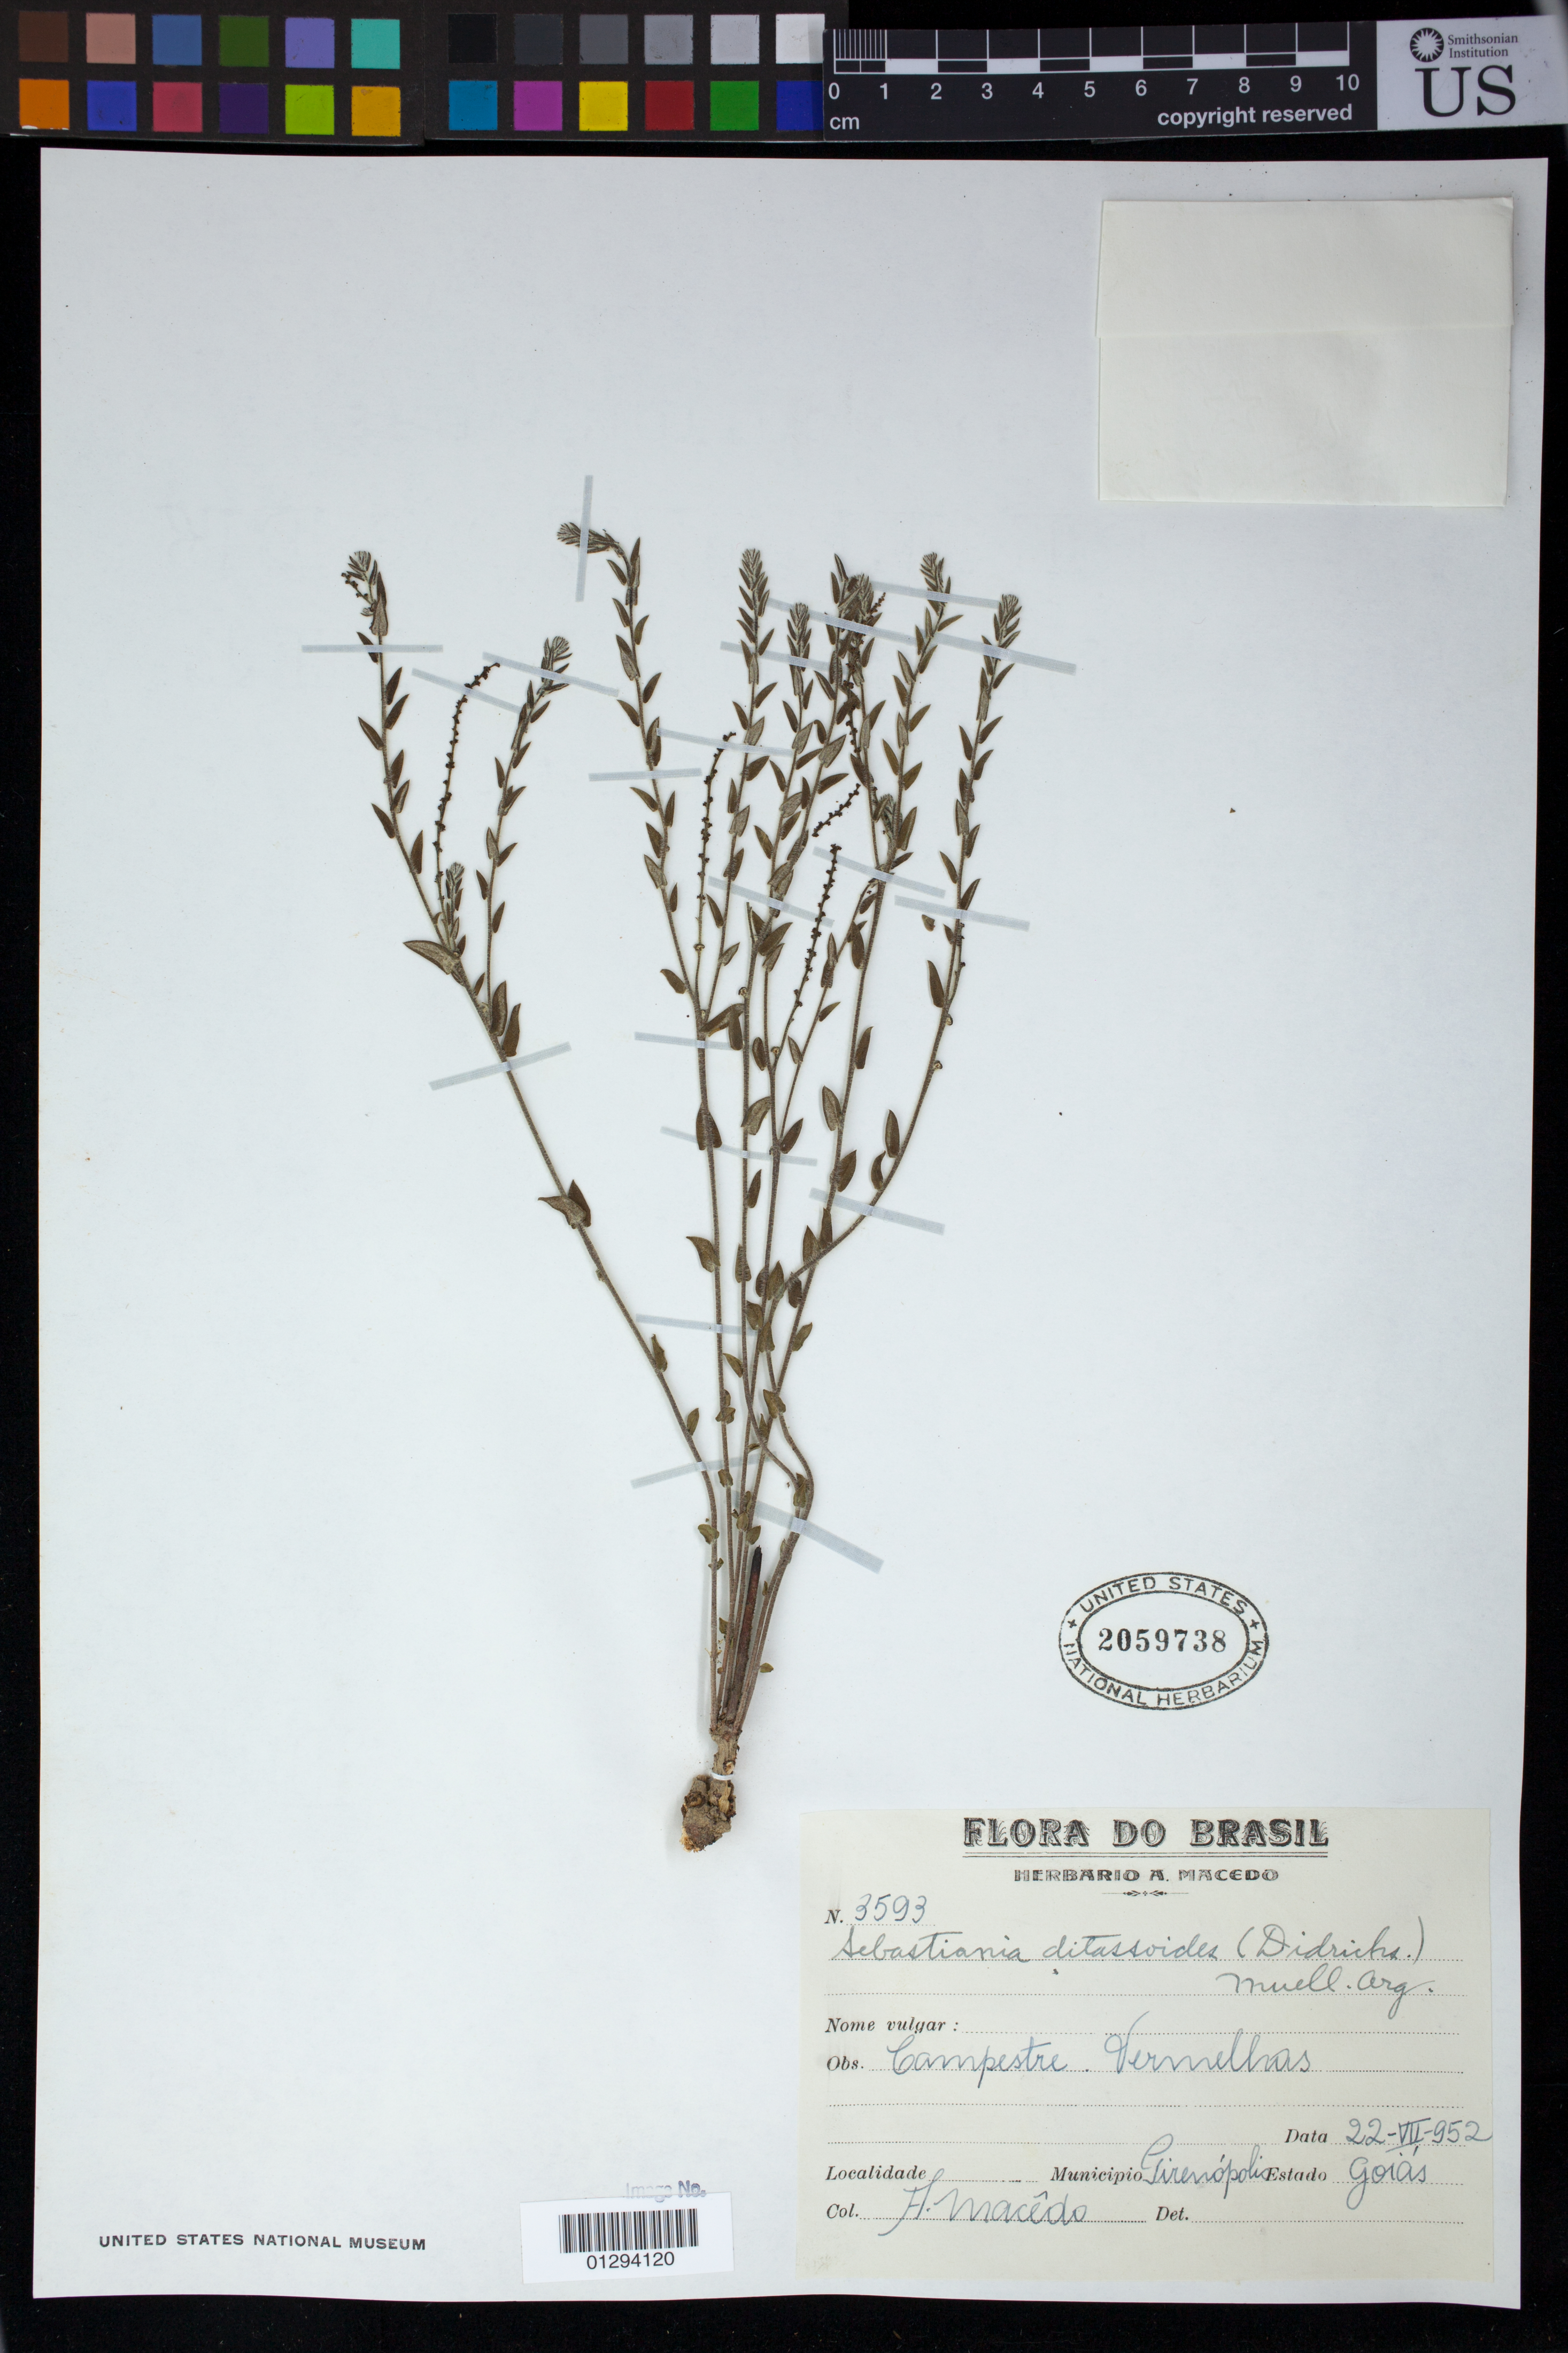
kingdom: Plantae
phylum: Tracheophyta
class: Magnoliopsida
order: Malpighiales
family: Euphorbiaceae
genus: Sebastiania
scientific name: Sebastiania ditassoides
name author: (Didr.) Müll. Arg.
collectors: A. Macedo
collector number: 3593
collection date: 1952-07-22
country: Brazil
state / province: Goias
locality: Pirenopolis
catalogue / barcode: US 2059738